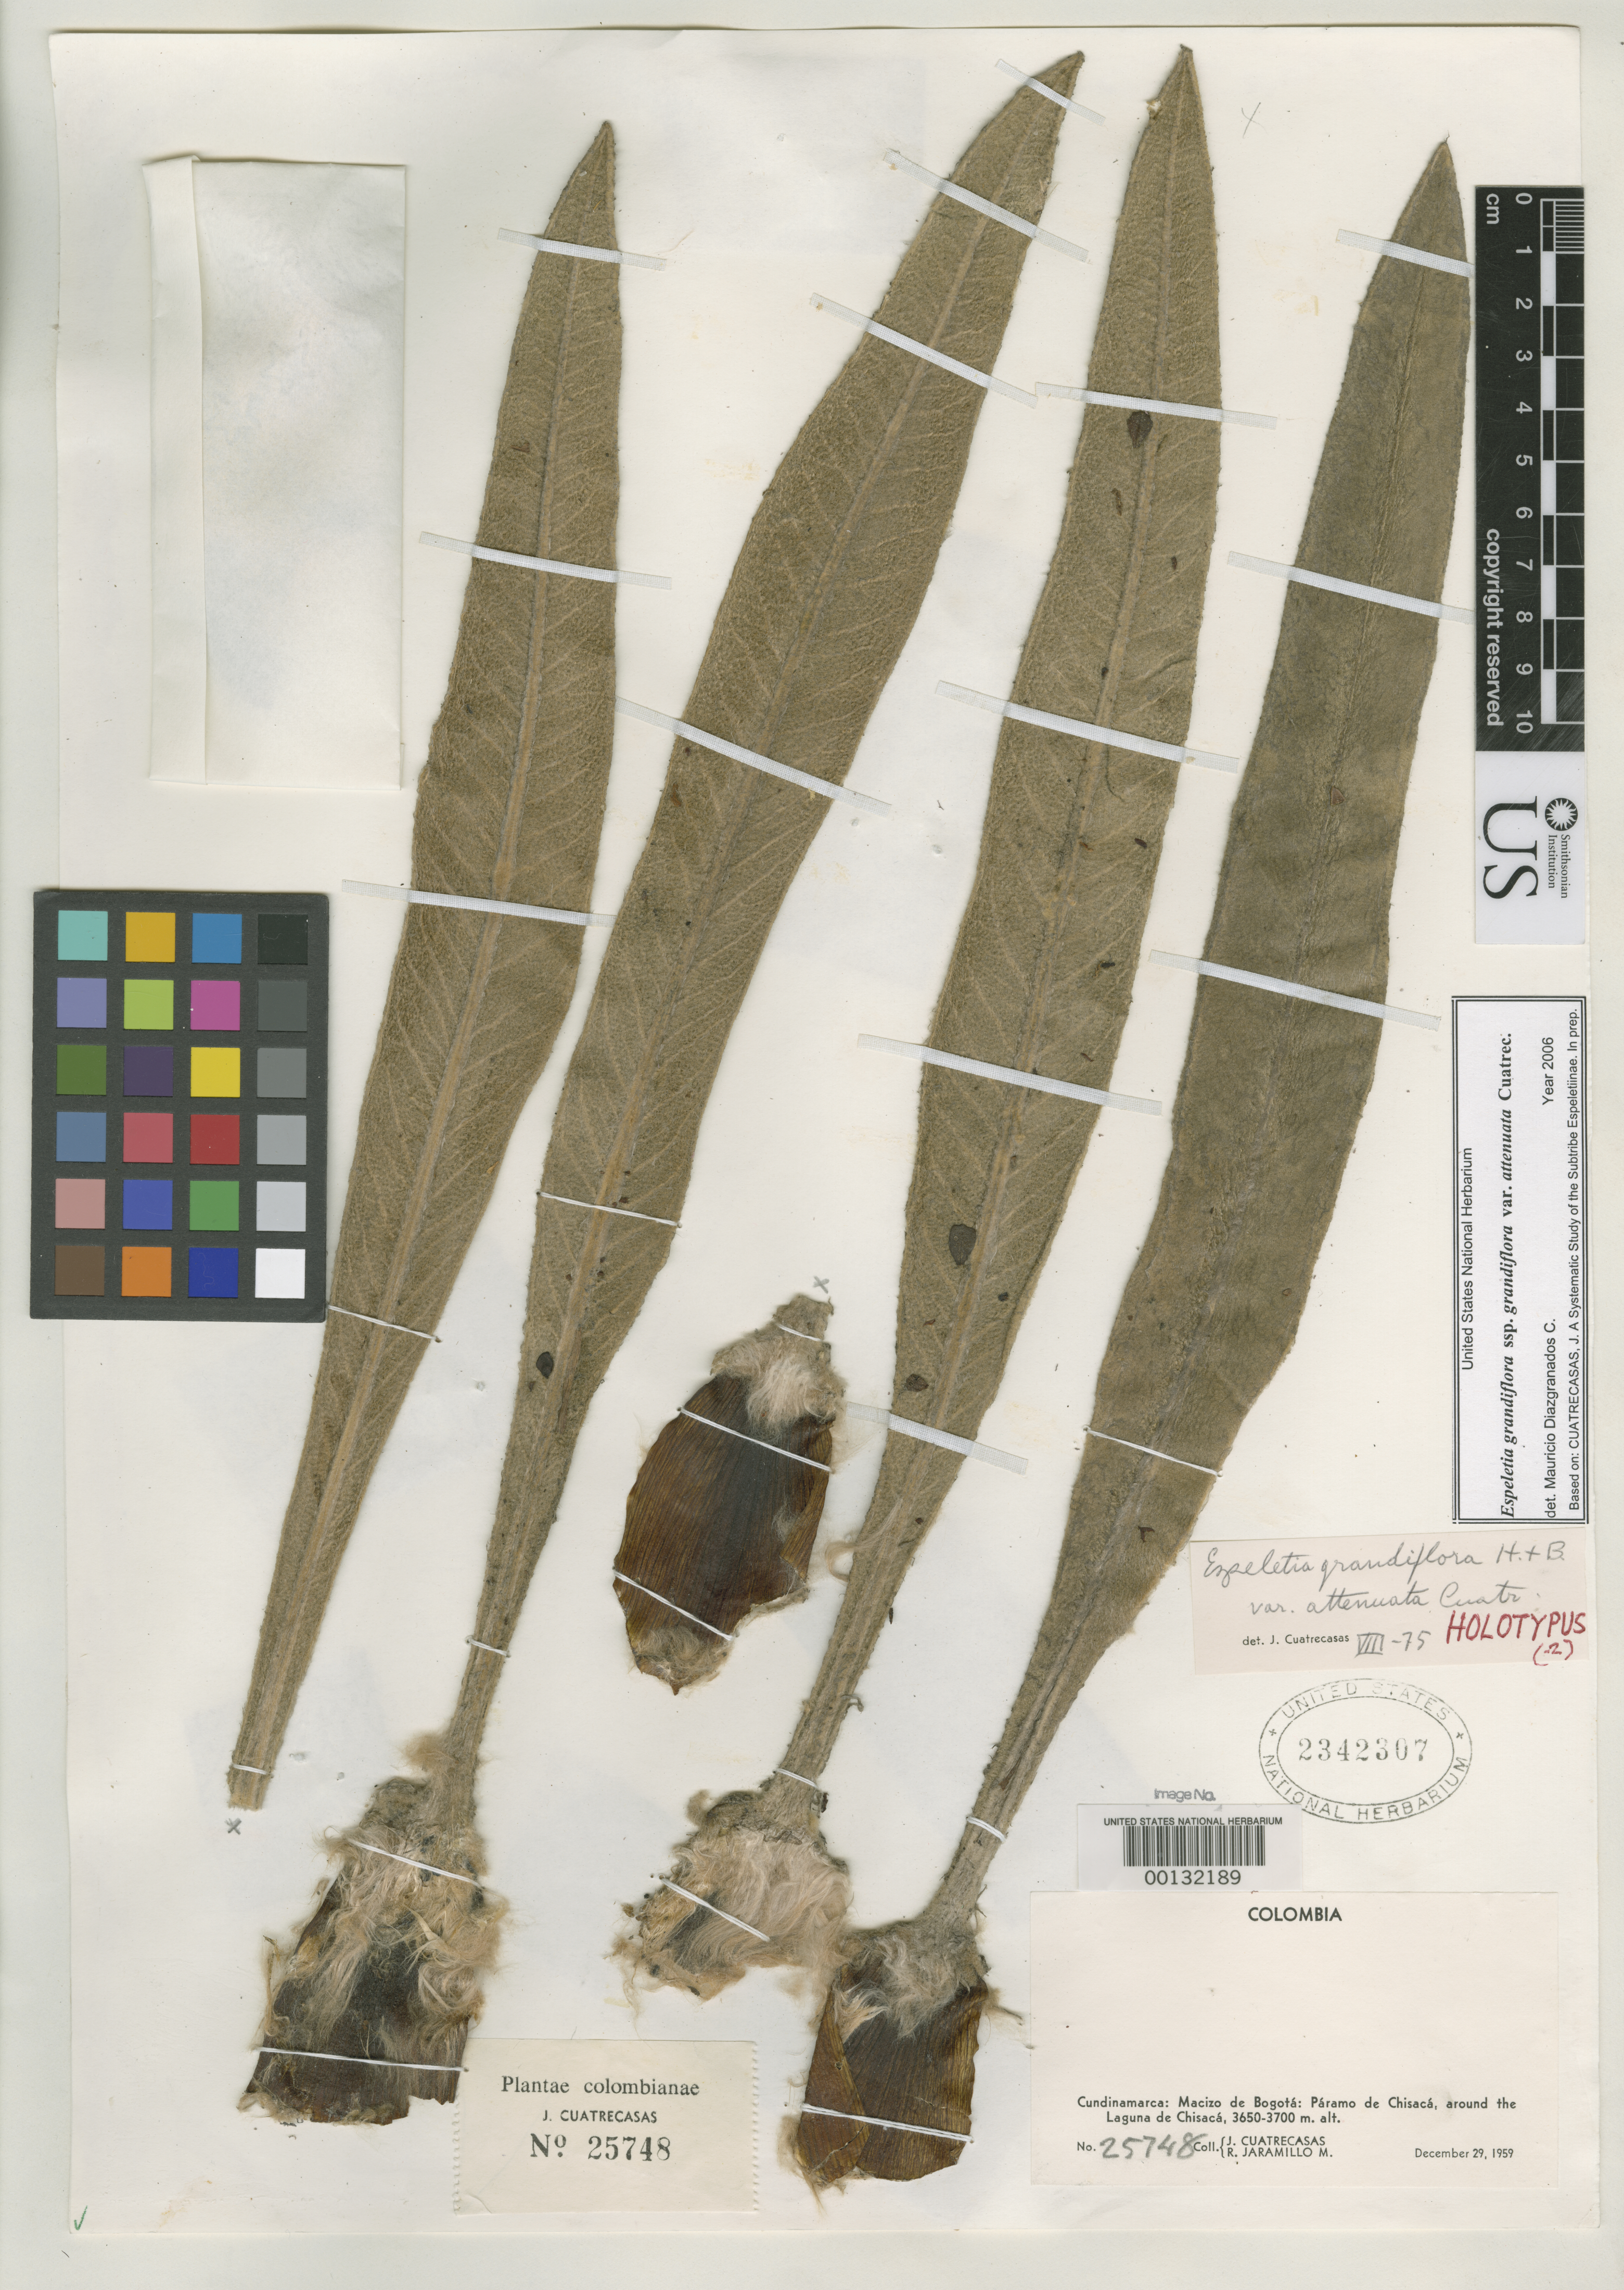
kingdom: Plantae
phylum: Tracheophyta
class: Magnoliopsida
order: Asterales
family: Asteraceae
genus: Espeletia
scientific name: Espeletia grandiflora var. attenuata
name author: Cuatrec.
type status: Holotype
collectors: J. Cuatrecasas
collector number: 25748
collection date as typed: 29 Dec 1959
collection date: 1959-12-29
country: Colombia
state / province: Cundinamarca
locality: Macizo de Bogota, Páramo de Chisaca.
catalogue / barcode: US 2342307